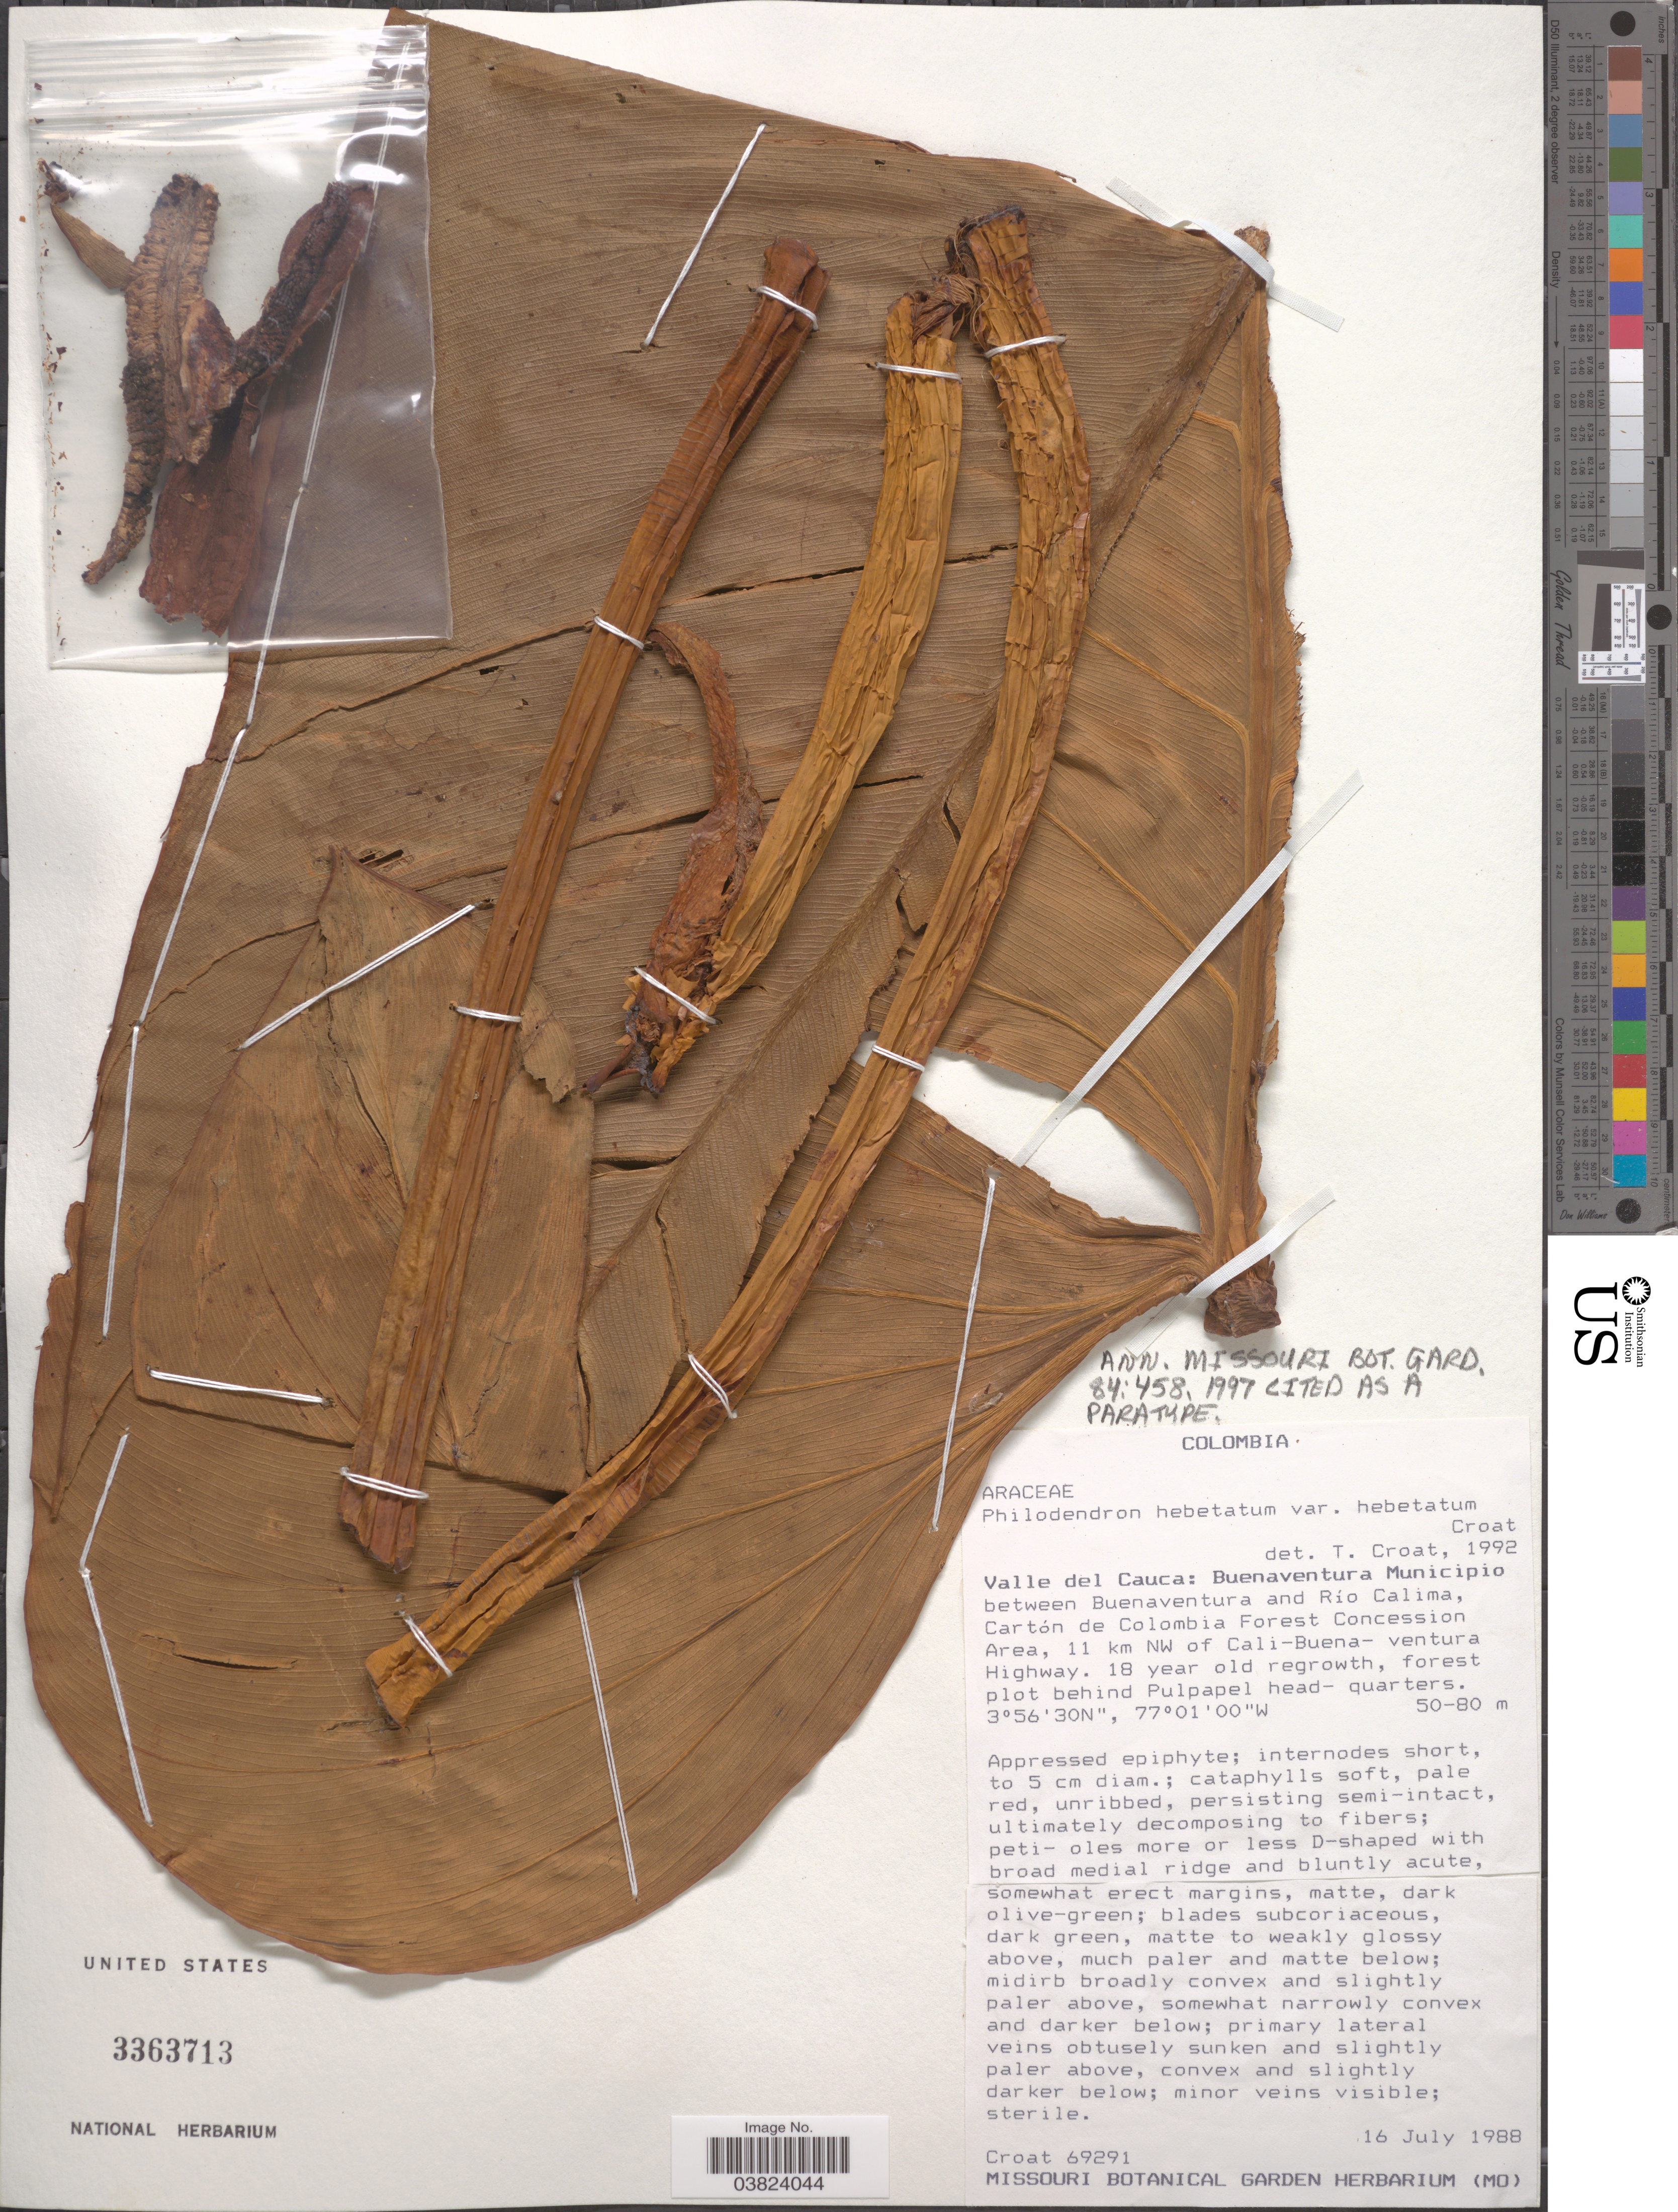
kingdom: Plantae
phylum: Tracheophyta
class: Liliopsida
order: Alismatales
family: Araceae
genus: Philodendron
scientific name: Philodendron hebetatum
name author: Croat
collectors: T. B. Croat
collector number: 69291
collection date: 1988-07-16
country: Colombia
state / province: Valle del Cauca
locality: Buenaventura Municipio between Buenaventura and Río Calima, Cartón de Colombia Forest Concession Area, 11 km NW of Cali-Buena-ventura Highway.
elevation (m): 50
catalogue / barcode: US 3363713